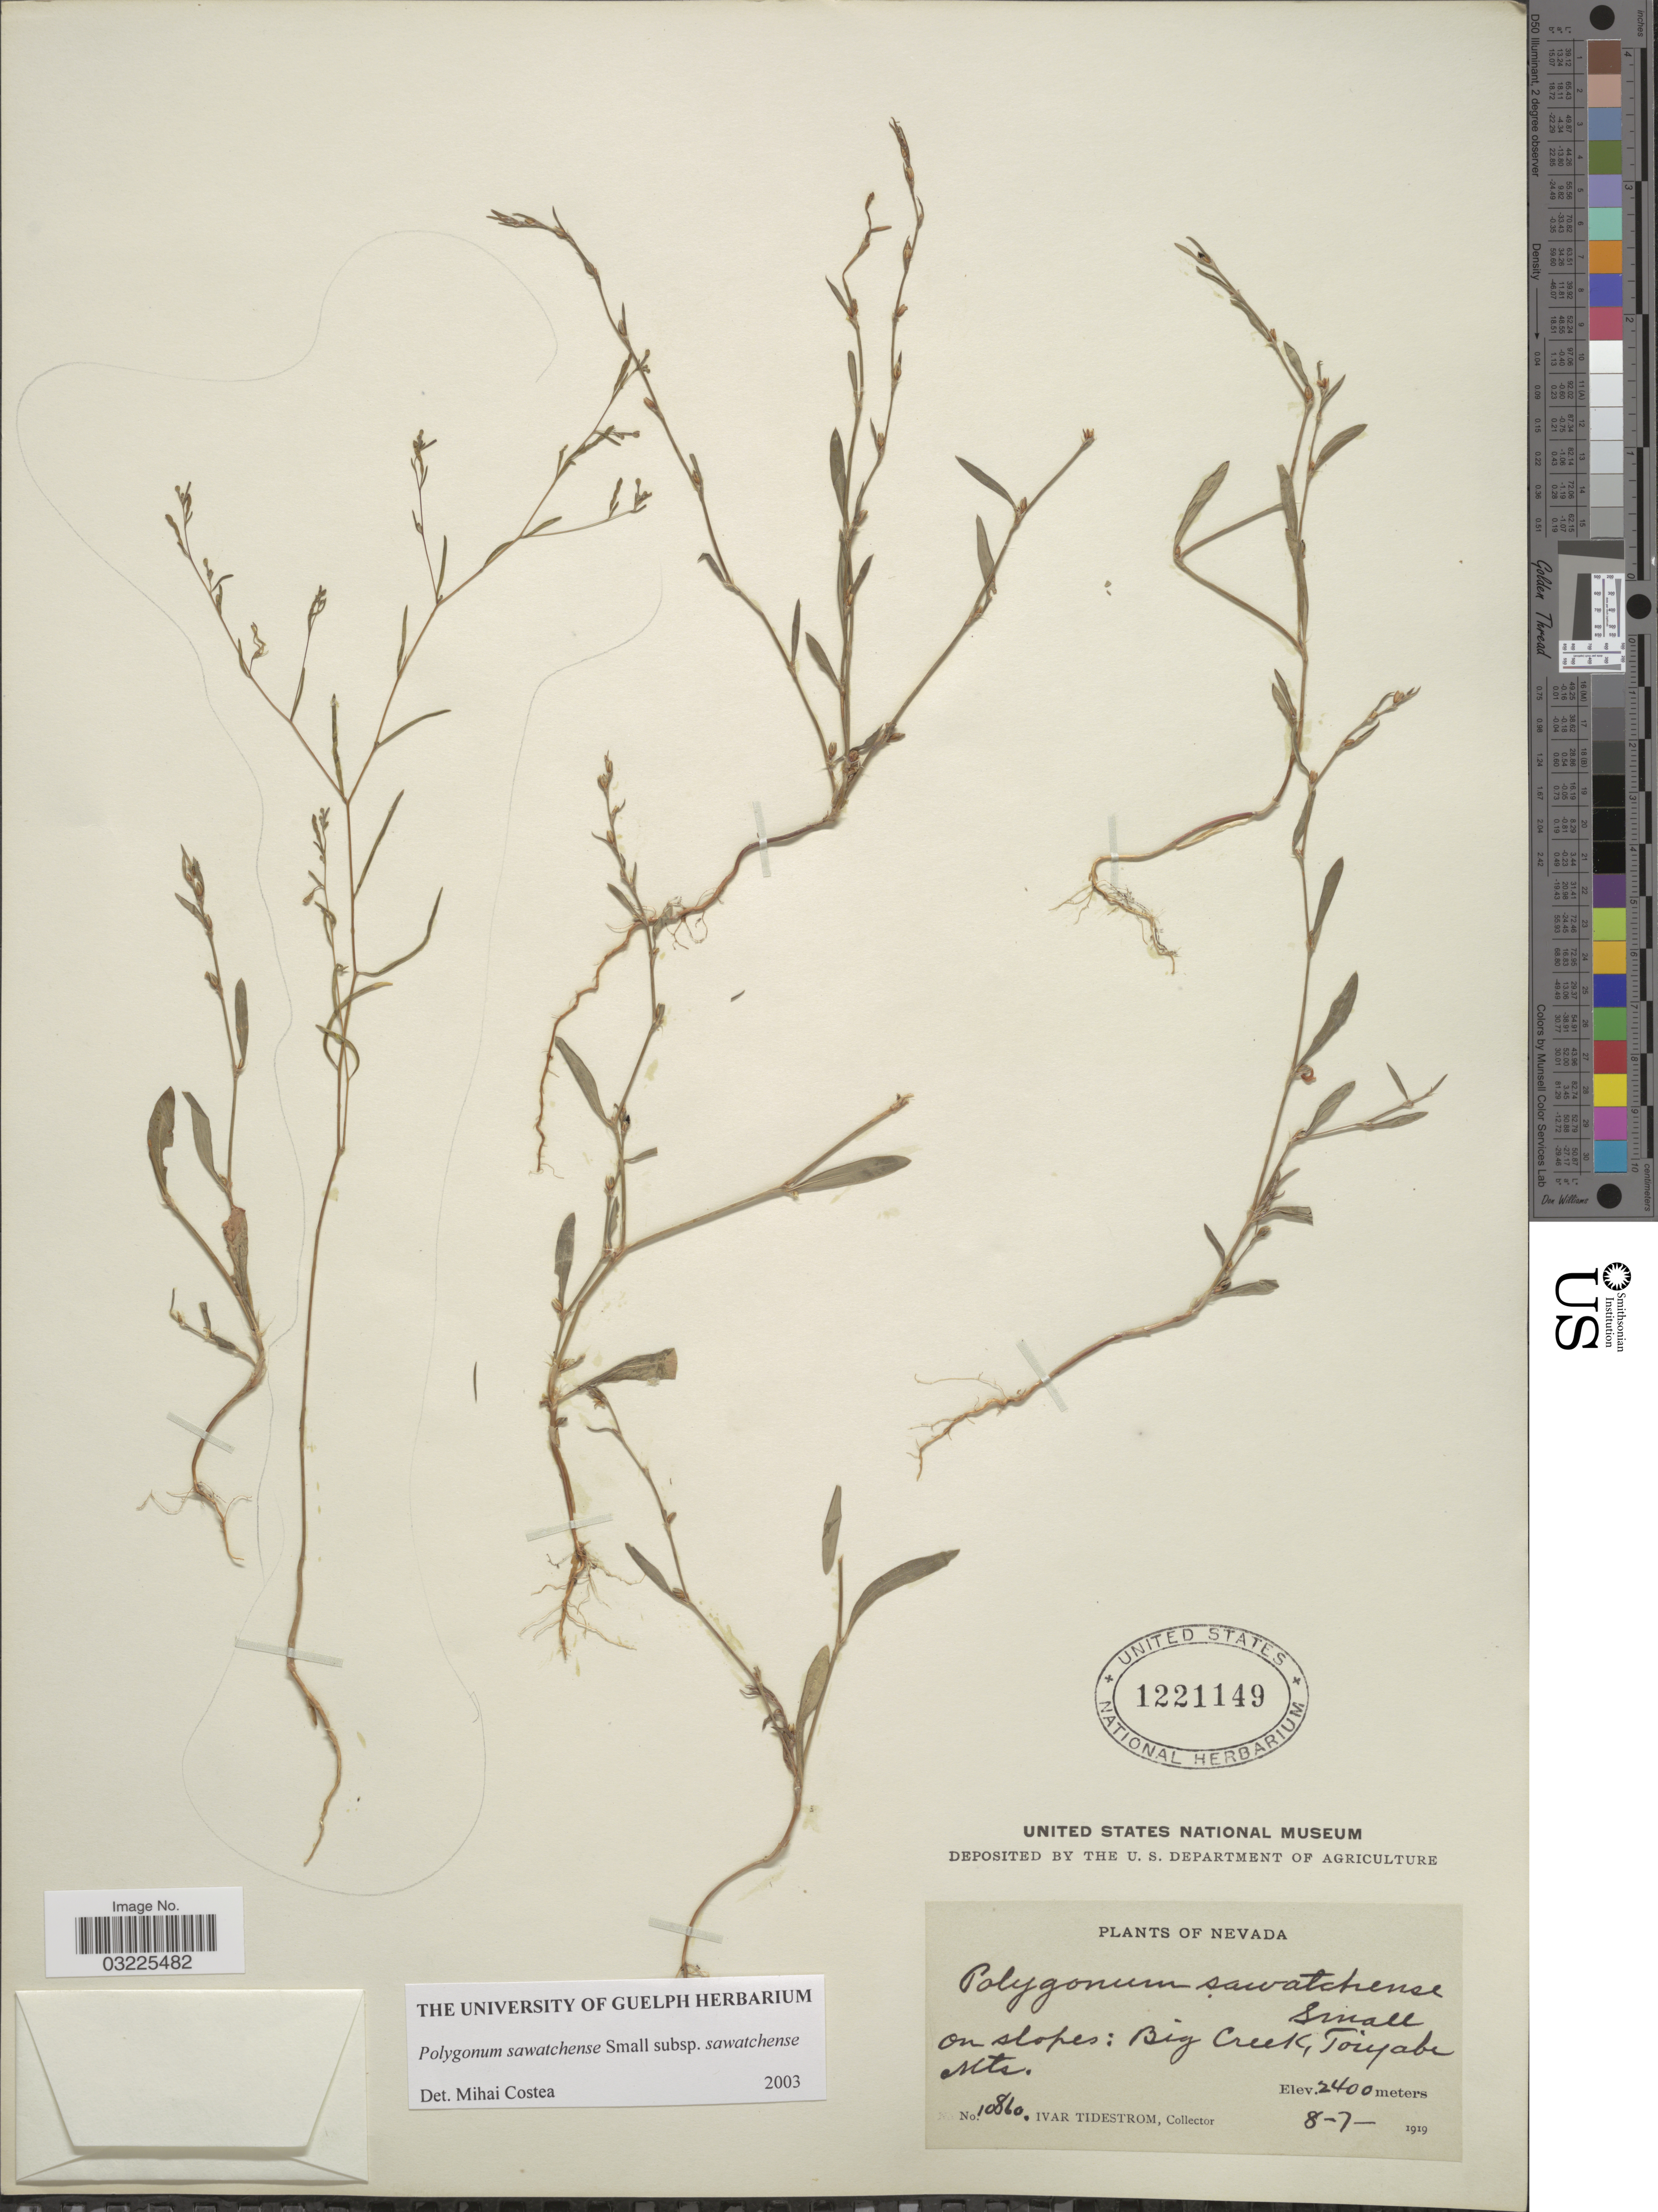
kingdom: Plantae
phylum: Tracheophyta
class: Magnoliopsida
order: Caryophyllales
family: Polygonaceae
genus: Polygonum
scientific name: Polygonum sawatchense subsp. sawatchense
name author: Small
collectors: I. F. Tidestrom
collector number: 10860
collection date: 1919-08-07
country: United States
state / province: Nevada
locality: Big Creek, Toiyabe Mts.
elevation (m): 2400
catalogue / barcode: US 1221149